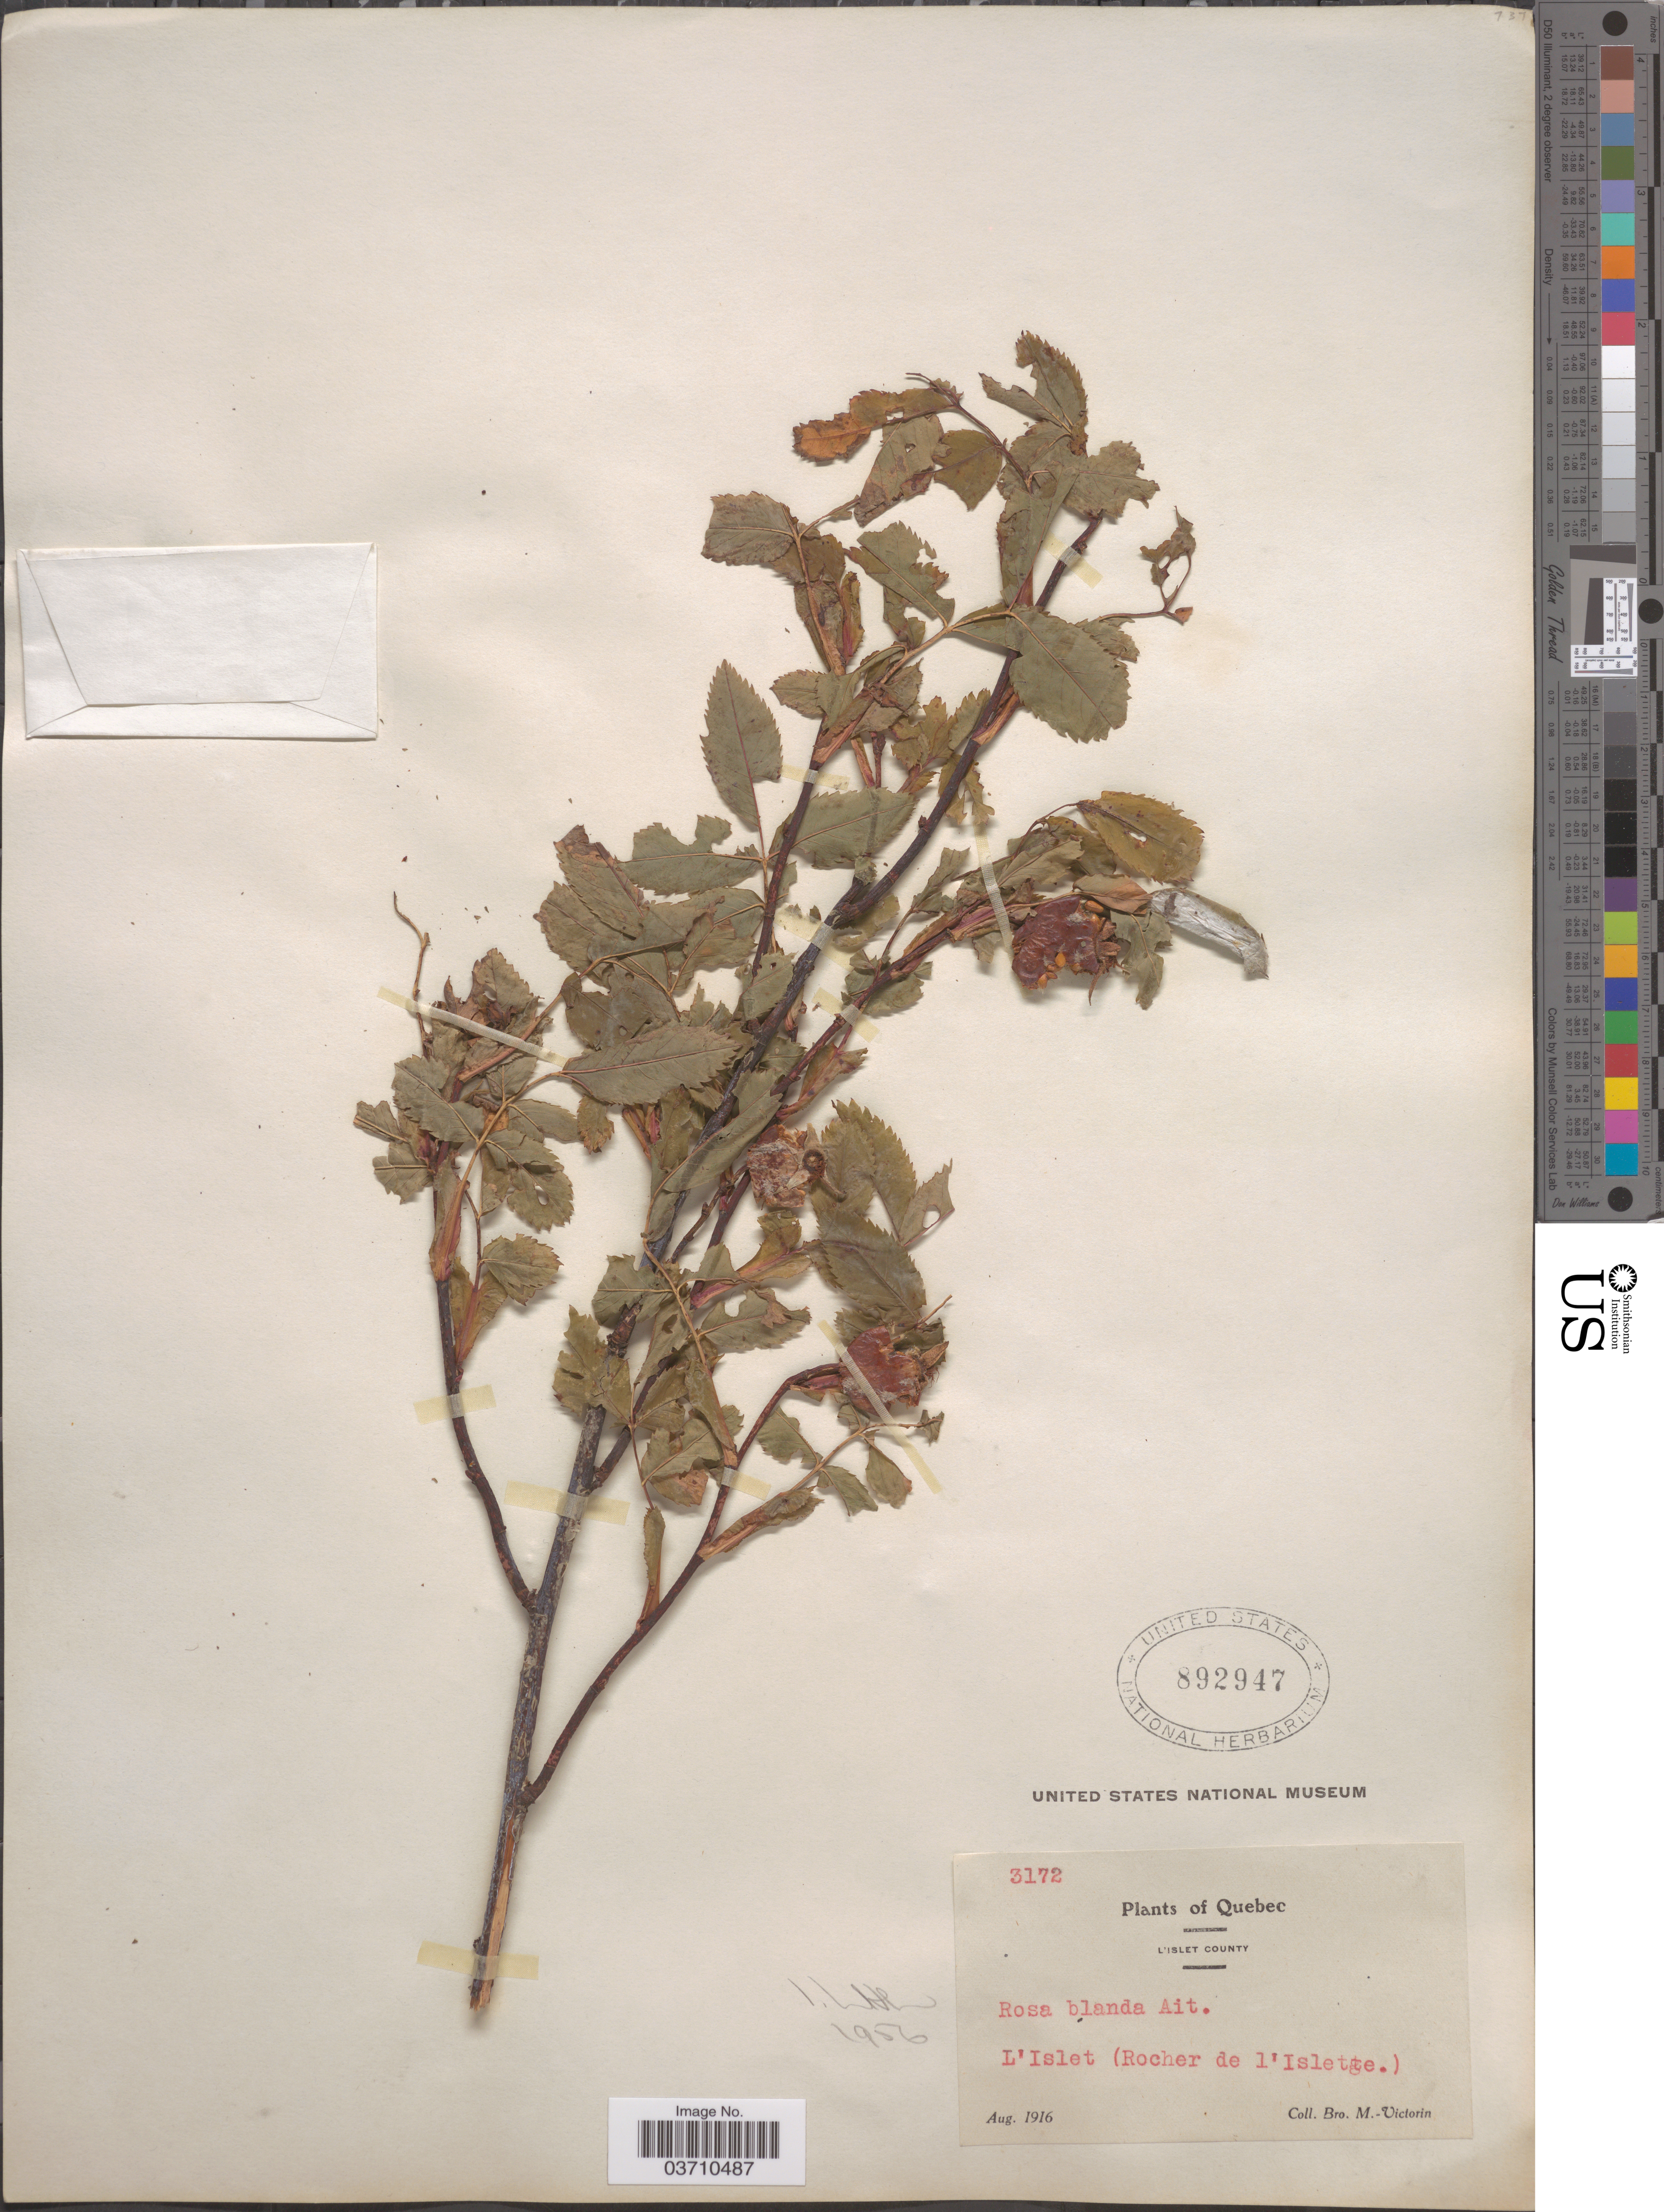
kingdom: Plantae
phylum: Tracheophyta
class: Magnoliopsida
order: Rosales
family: Rosaceae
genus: Rosa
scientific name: Rosa blanda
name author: Aiton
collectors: Fr. Marie-Victorin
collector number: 3172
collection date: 1916-08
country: Canada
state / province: Quebec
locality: L'Islet County. L'Islet (Rocher de l'Islette).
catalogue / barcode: US 892947